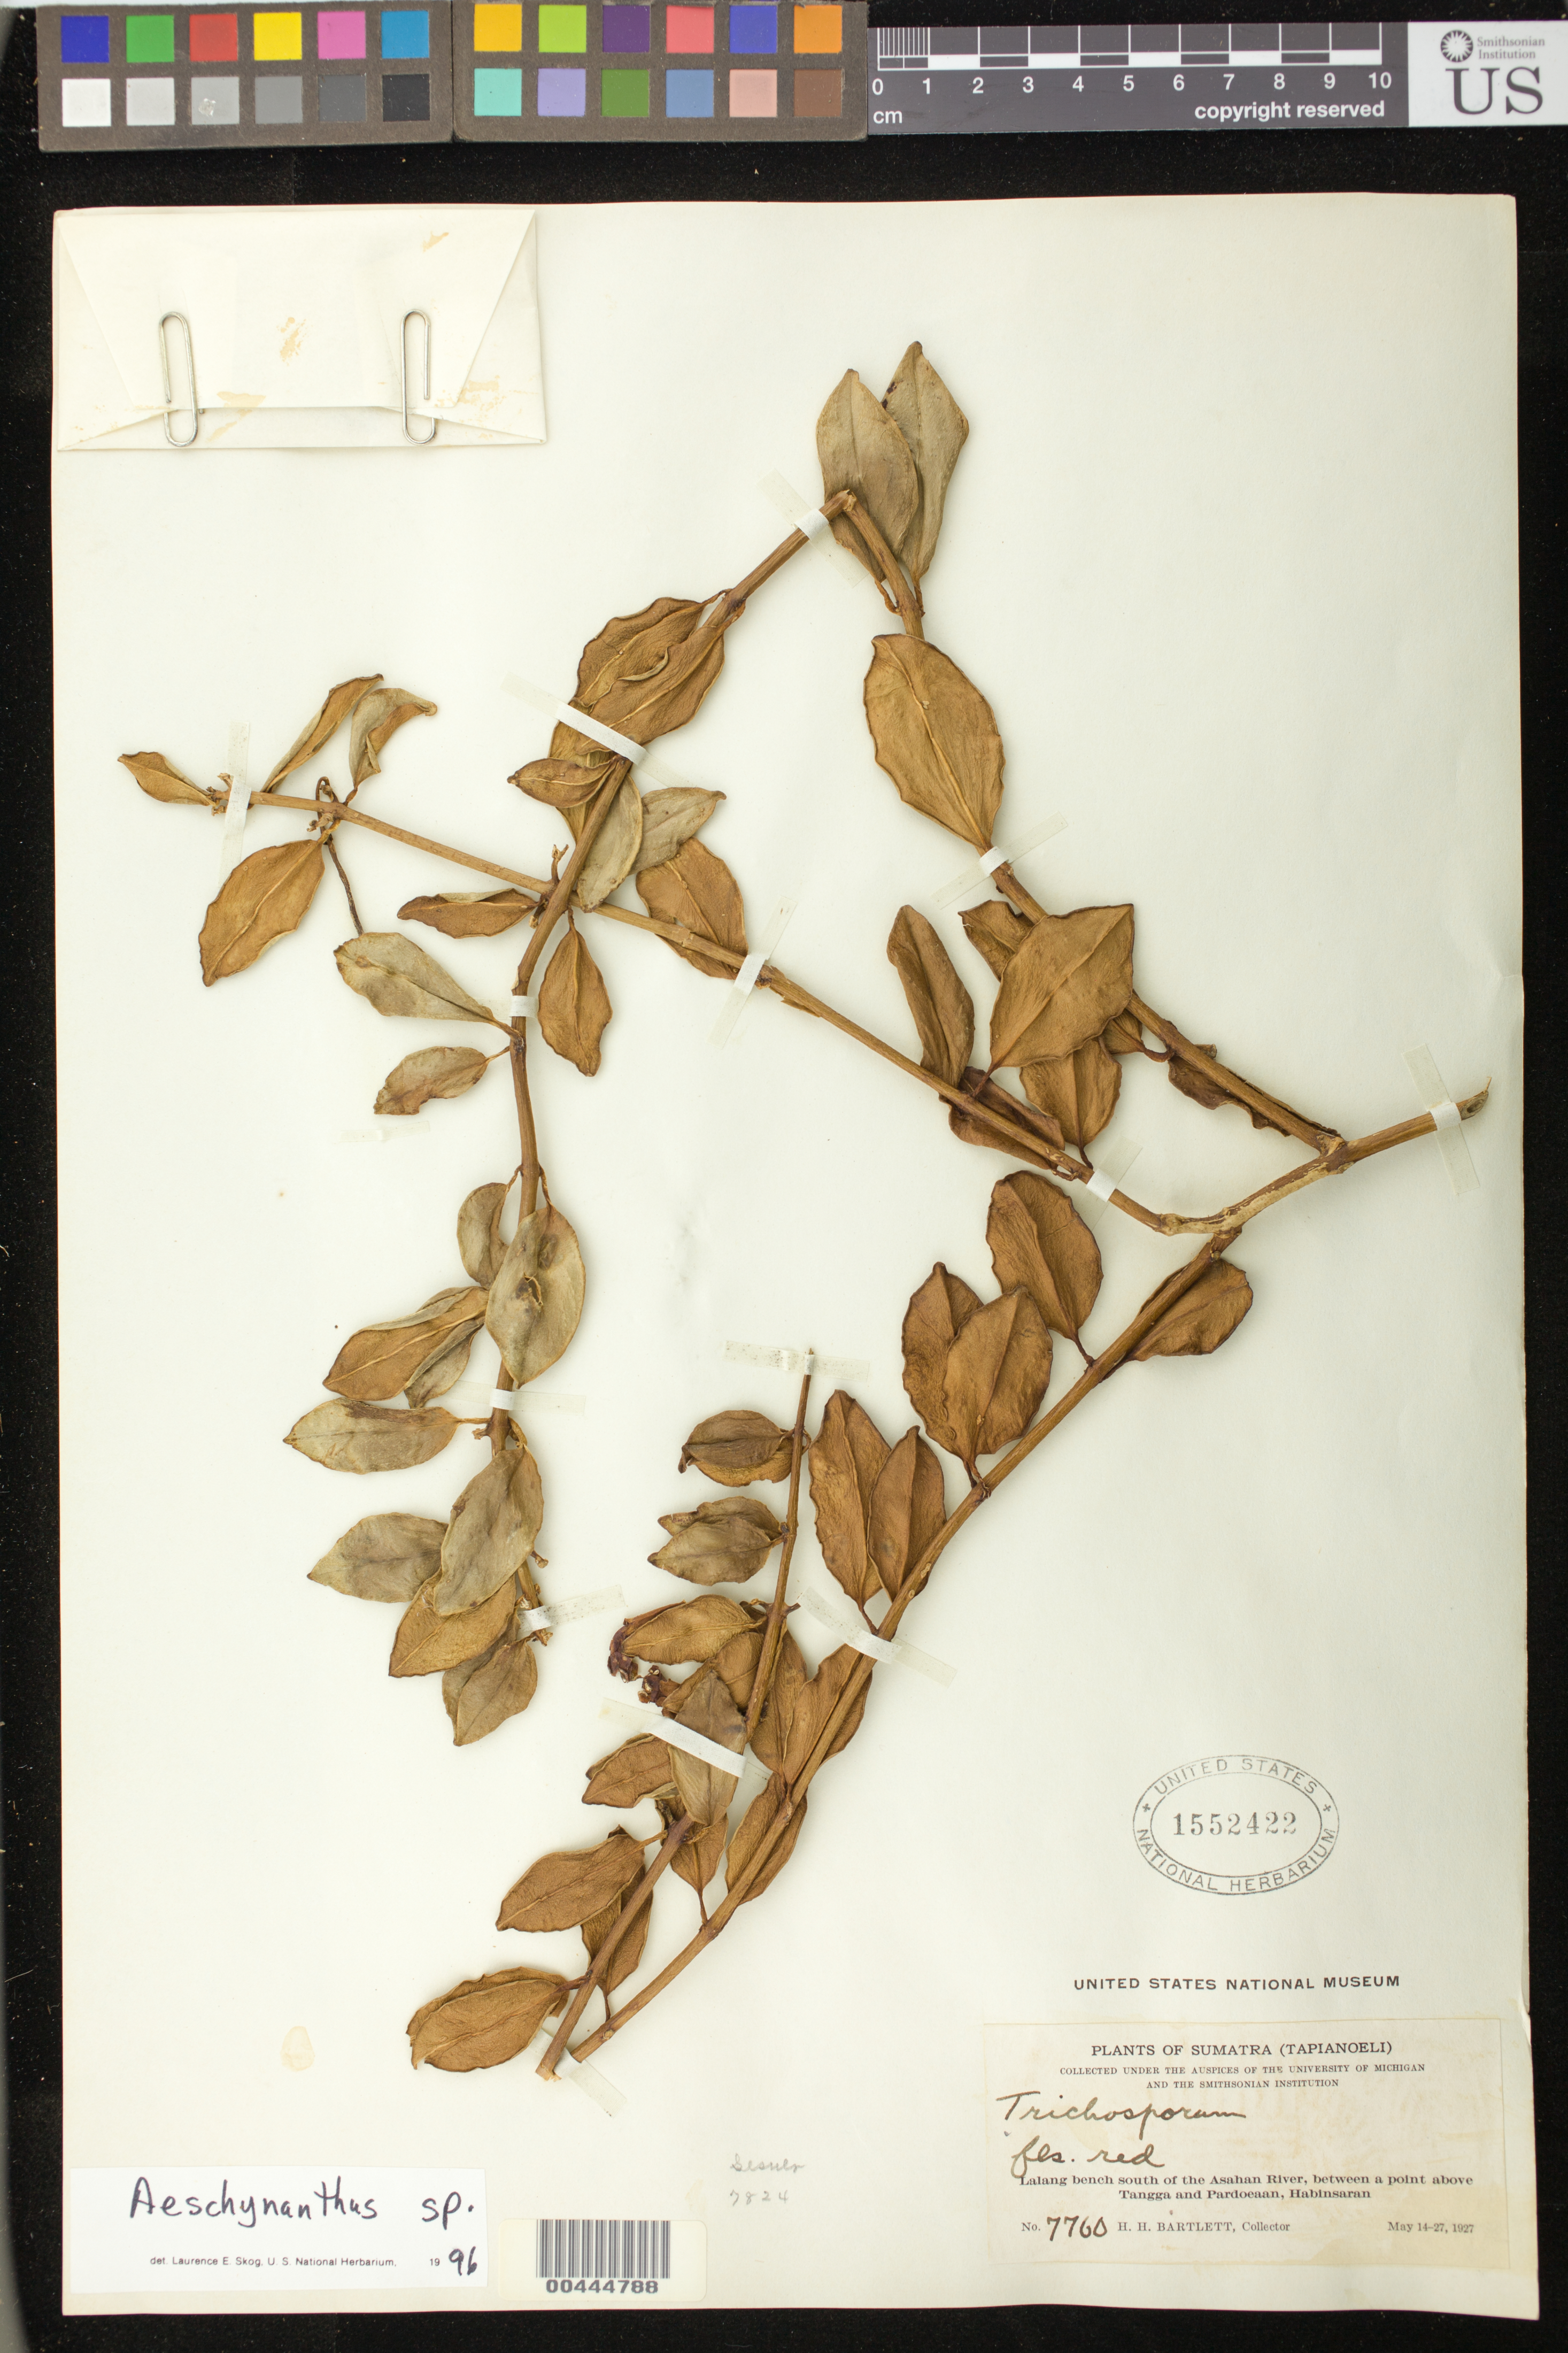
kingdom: Plantae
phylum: Tracheophyta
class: Magnoliopsida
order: Lamiales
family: Gesneriaceae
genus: Aeschynanthus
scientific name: Aeschynanthus sp.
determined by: Skog, Laurence E.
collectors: H. H. Bartlett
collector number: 7760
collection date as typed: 14-27 May 1927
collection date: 1927-05-14/1927-05-27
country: Indonesia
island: Sumatra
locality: Tapianoeli, s of asahan river, between a point above tangga and pardoeaan, habinsaran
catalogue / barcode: US 1552422